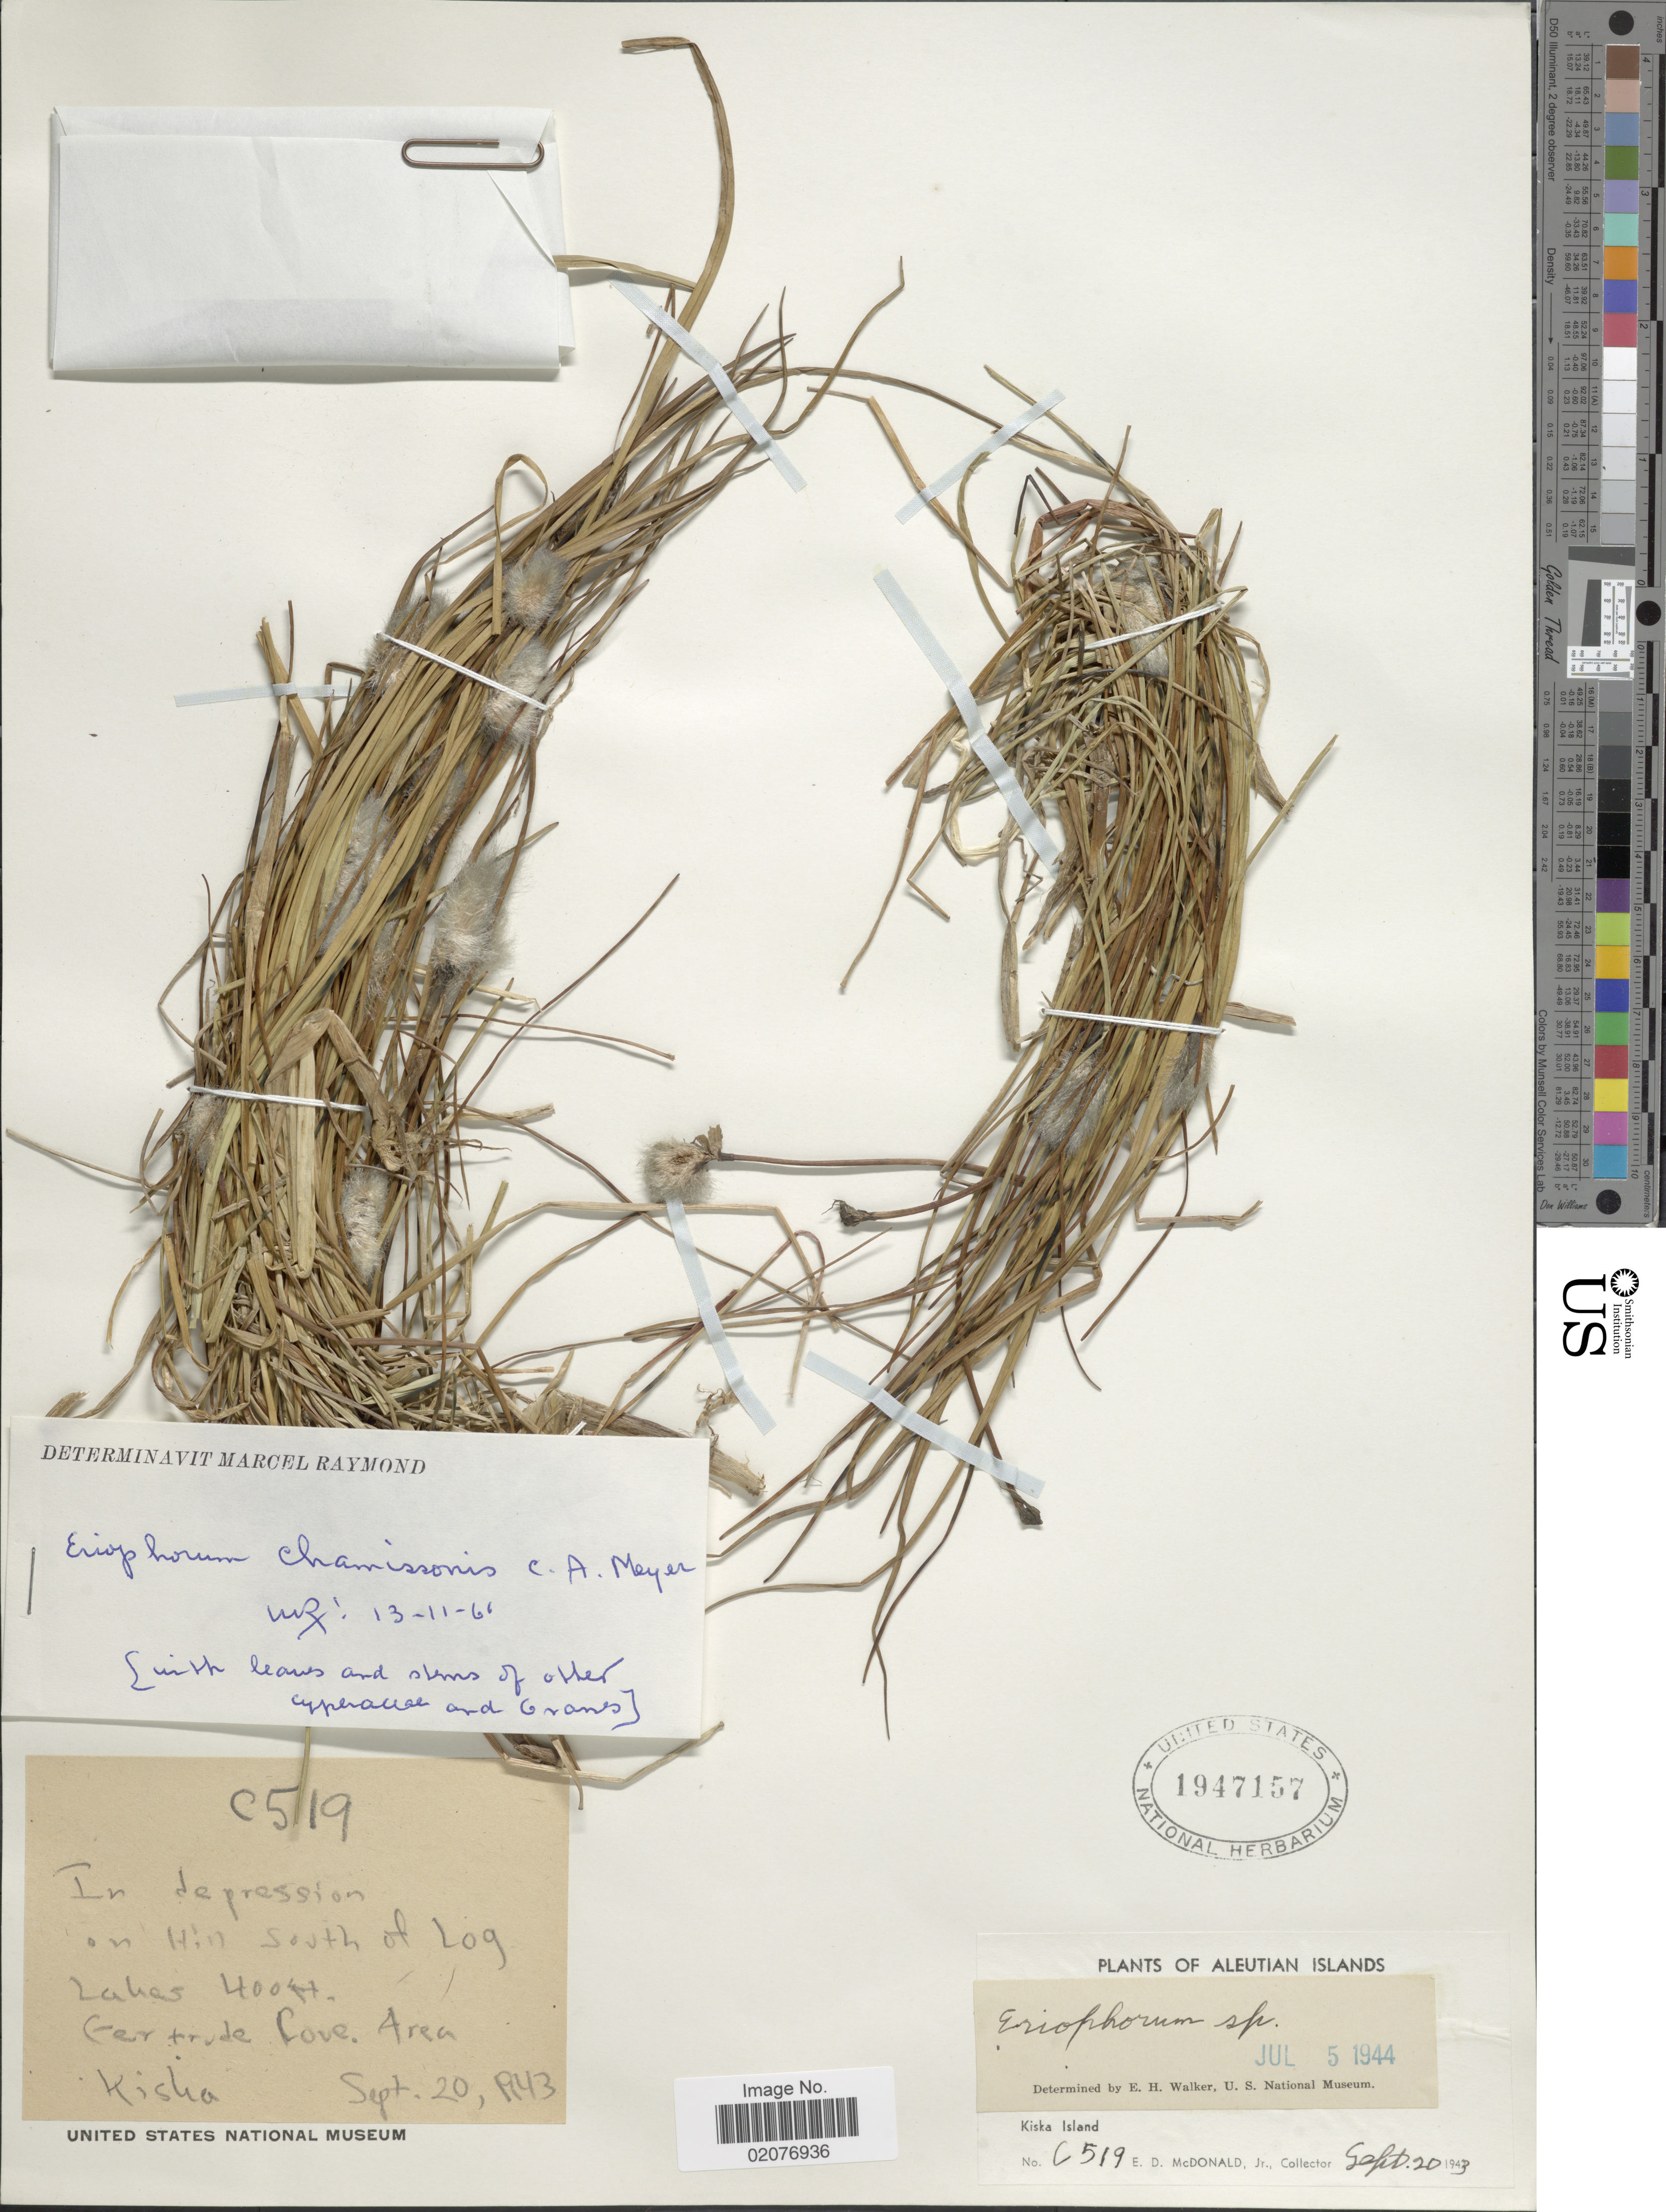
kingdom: Plantae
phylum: Tracheophyta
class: Liliopsida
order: Poales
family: Cyperaceae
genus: Eriophorum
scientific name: Eriophorum chamissonis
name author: C.A. Mey.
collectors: E. D. McDonald Jr.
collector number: C519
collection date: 1943-09-20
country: United States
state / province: Alaska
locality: Aleutian Islands, Kiska Island, In depression on Hill South of Log Lakes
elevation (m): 122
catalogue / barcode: US 1947157